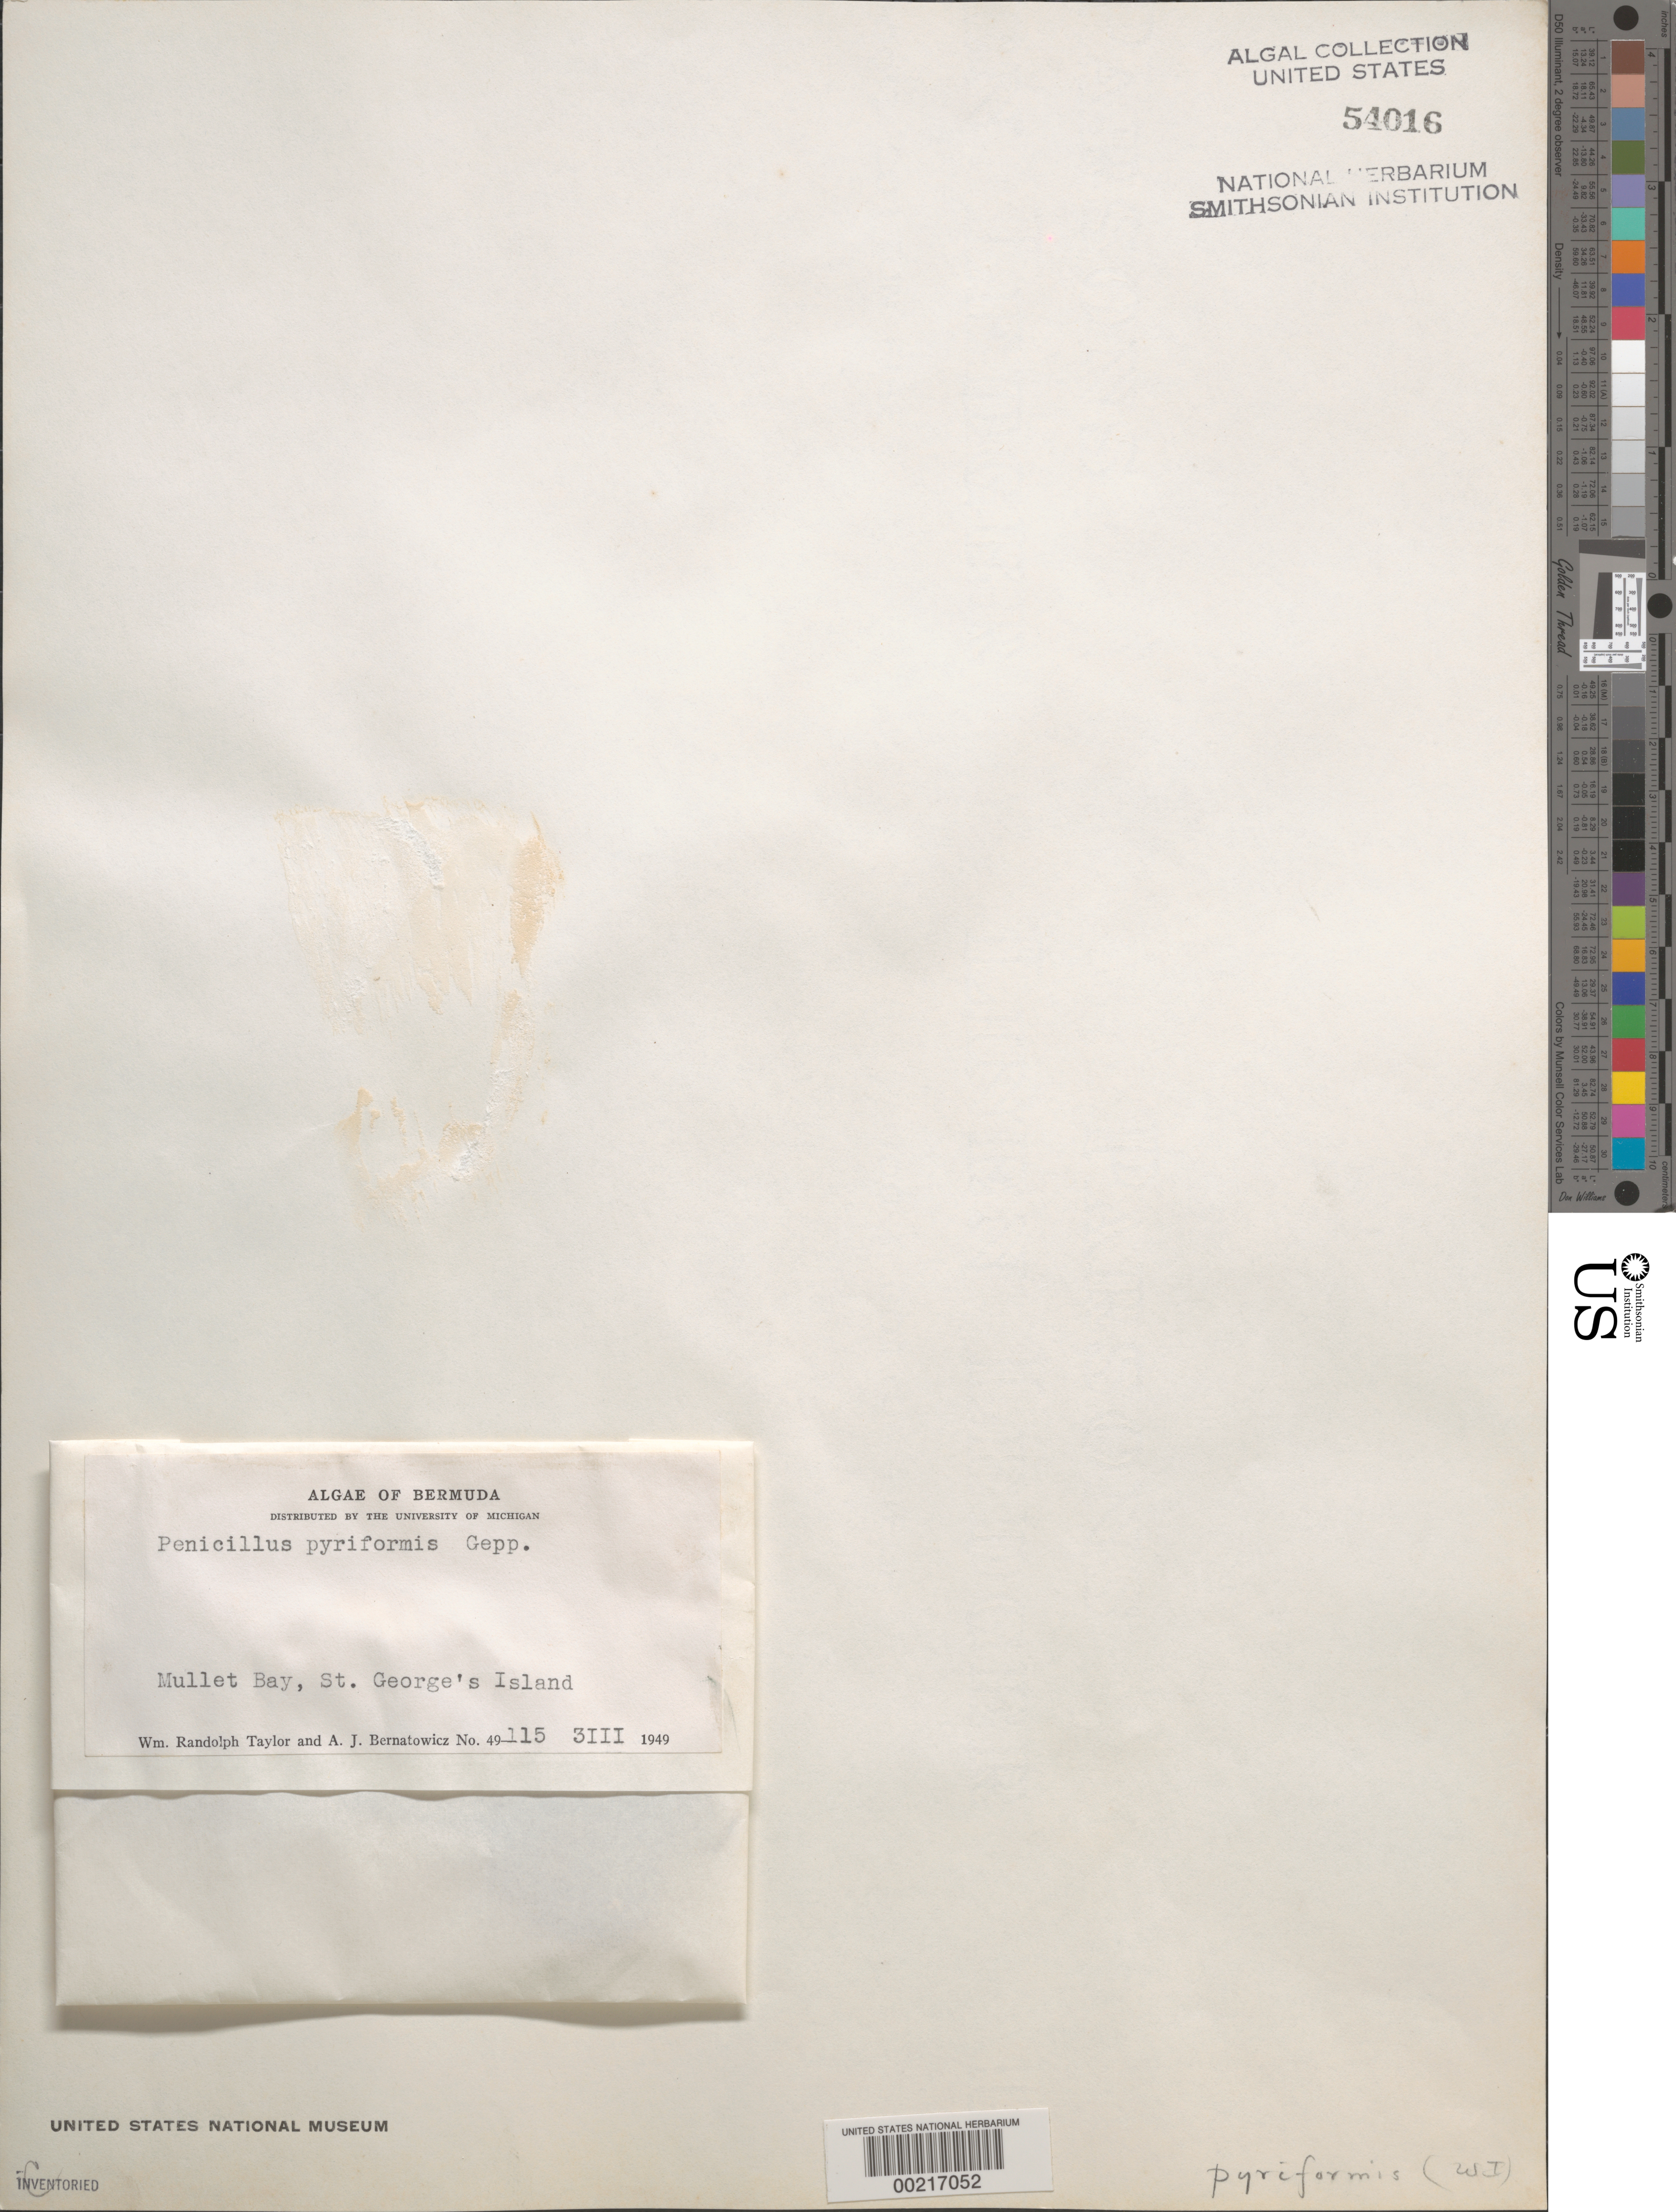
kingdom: Plantae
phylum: Chlorophyta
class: Ulvophyceae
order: Bryopsidales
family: Udoteaceae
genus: Penicillus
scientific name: Penicillus pyriformis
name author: A. Gepp & E. Gepp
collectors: W. R. Taylor & A. Bernatowicz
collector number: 49-115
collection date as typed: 03 Mar 1949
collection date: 1949-03-03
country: Bermuda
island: St. George's Island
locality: Mullet Bay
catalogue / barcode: US 54016